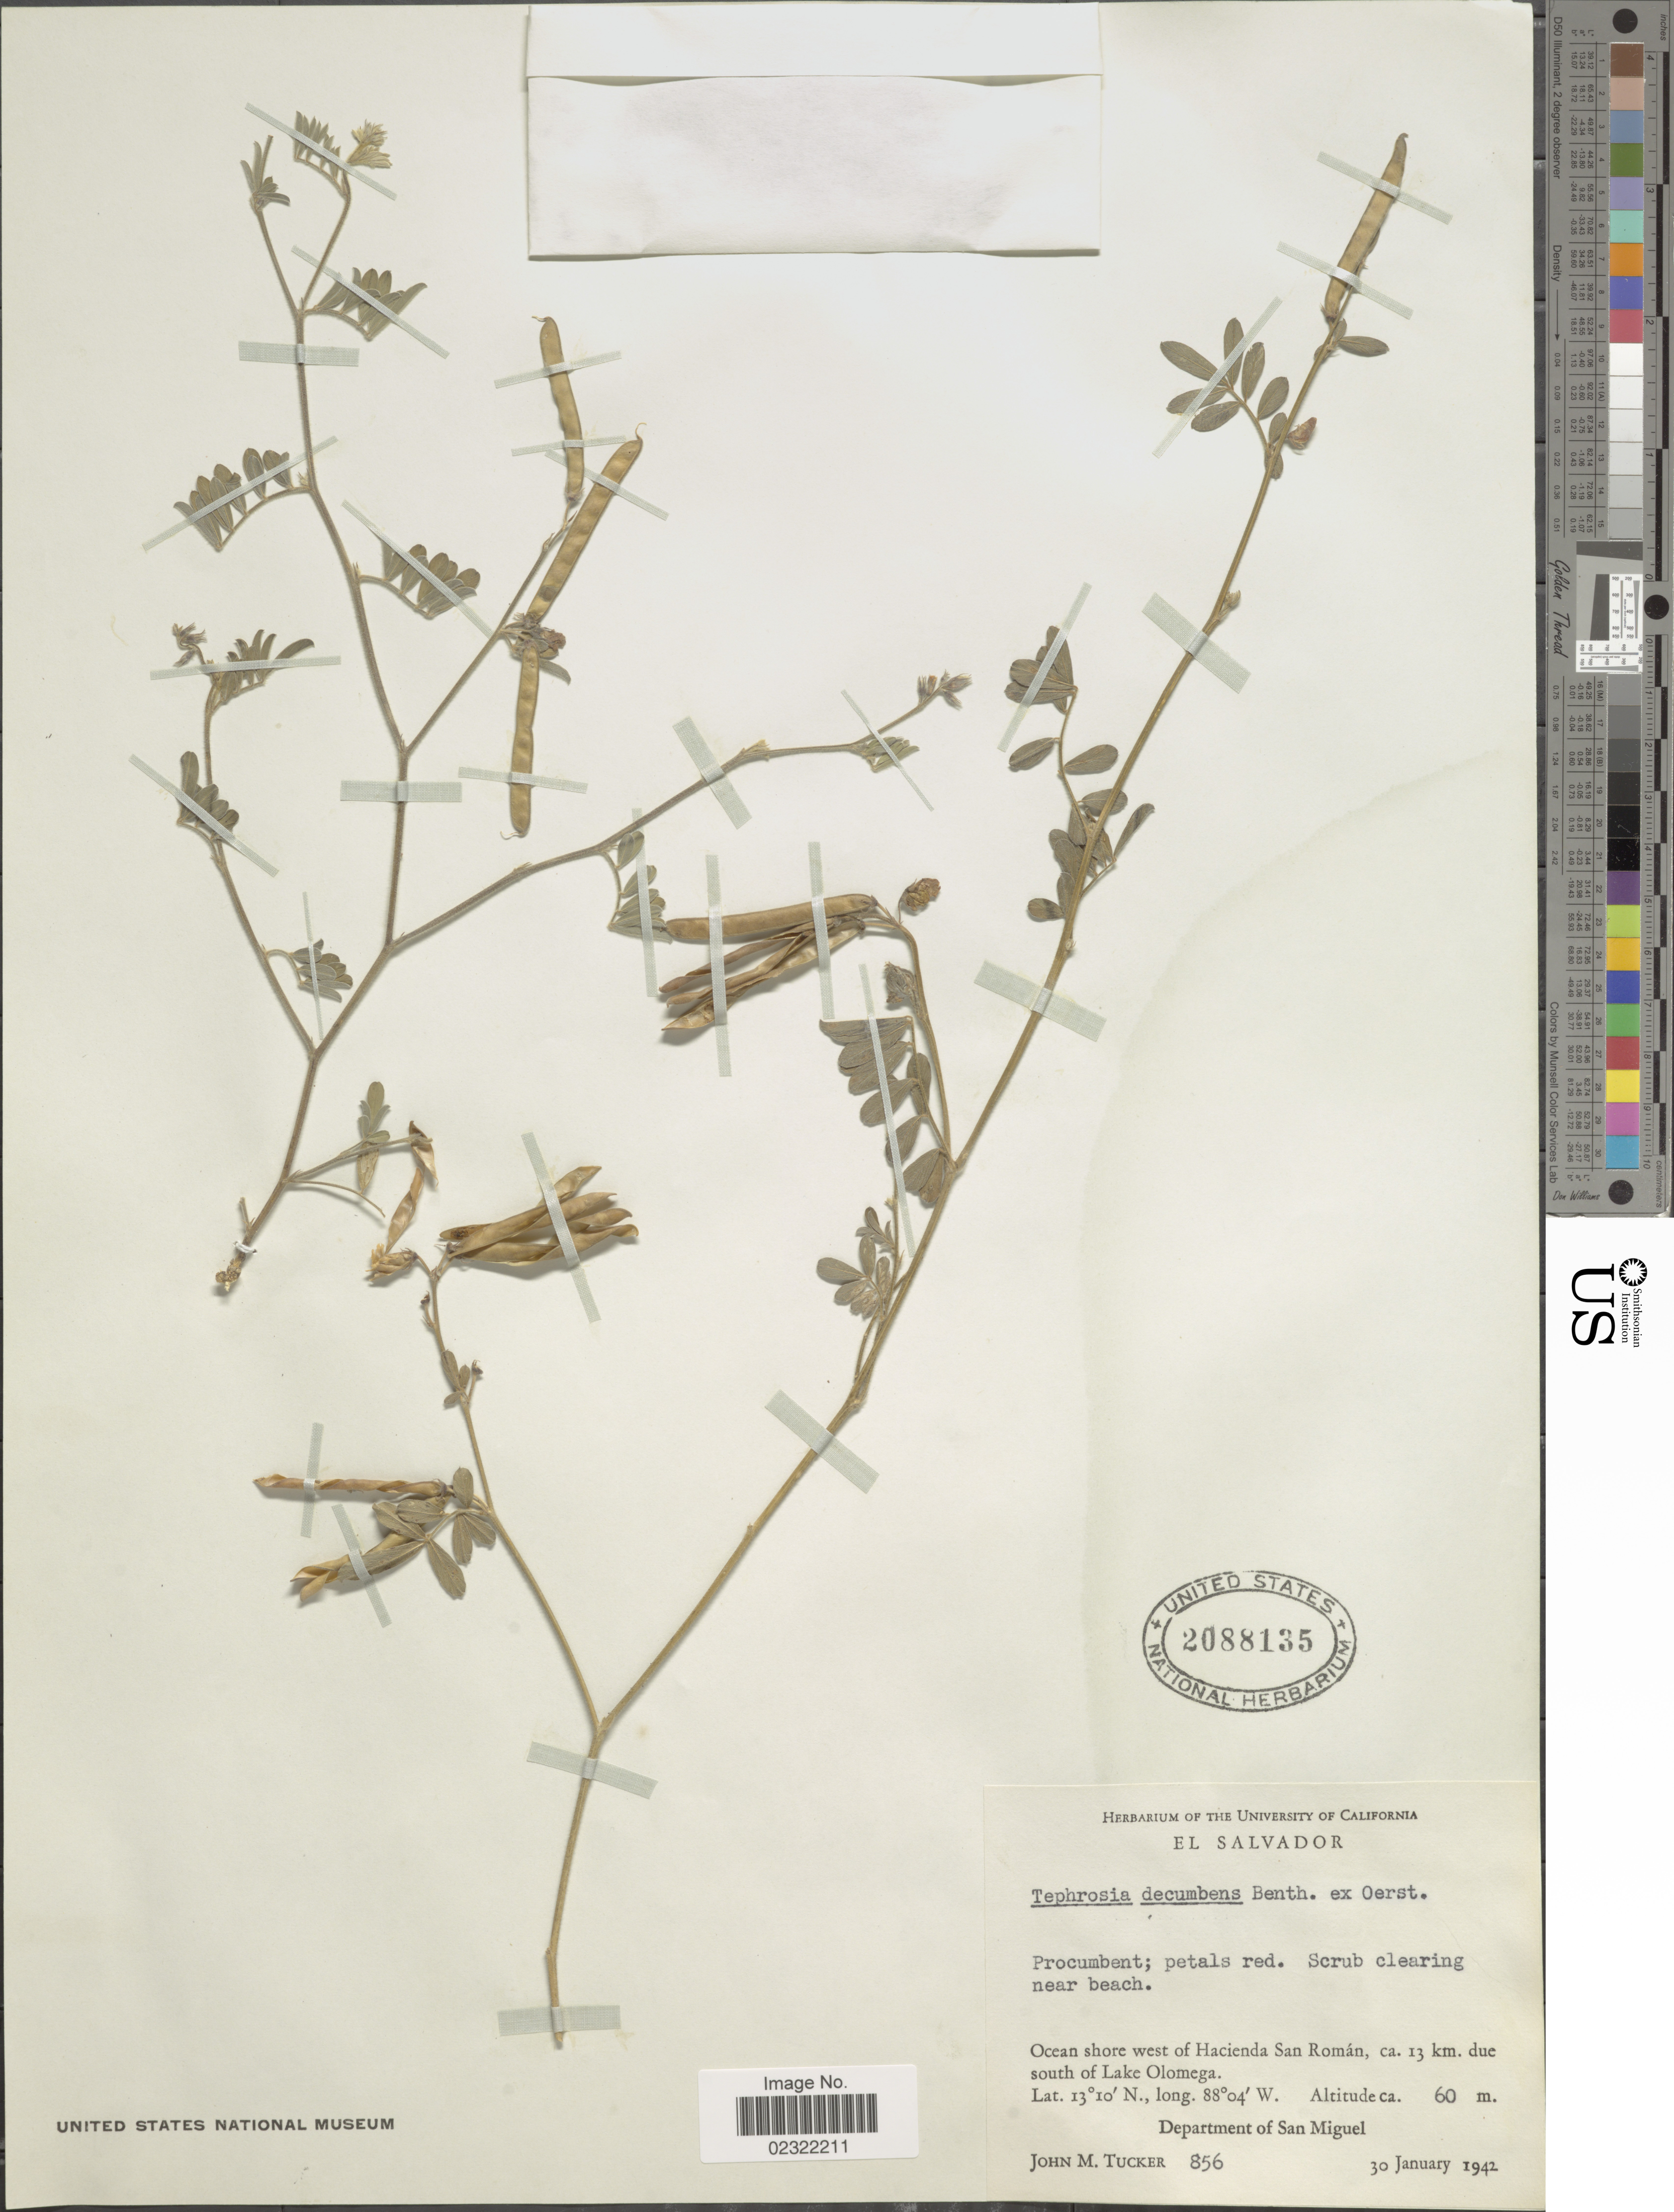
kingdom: Plantae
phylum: Tracheophyta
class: Magnoliopsida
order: Fabales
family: Fabaceae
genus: Tephrosia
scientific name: Tephrosia decumbens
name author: Benth.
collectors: J. M. Tucker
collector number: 856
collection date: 1942-01-30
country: El Salvador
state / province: San Miguel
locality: Ocean shore west of Hacienda San Roman, ca. 13 km. due south of Lake Olomega. department of San Miguel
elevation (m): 60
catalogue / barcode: US 2088135